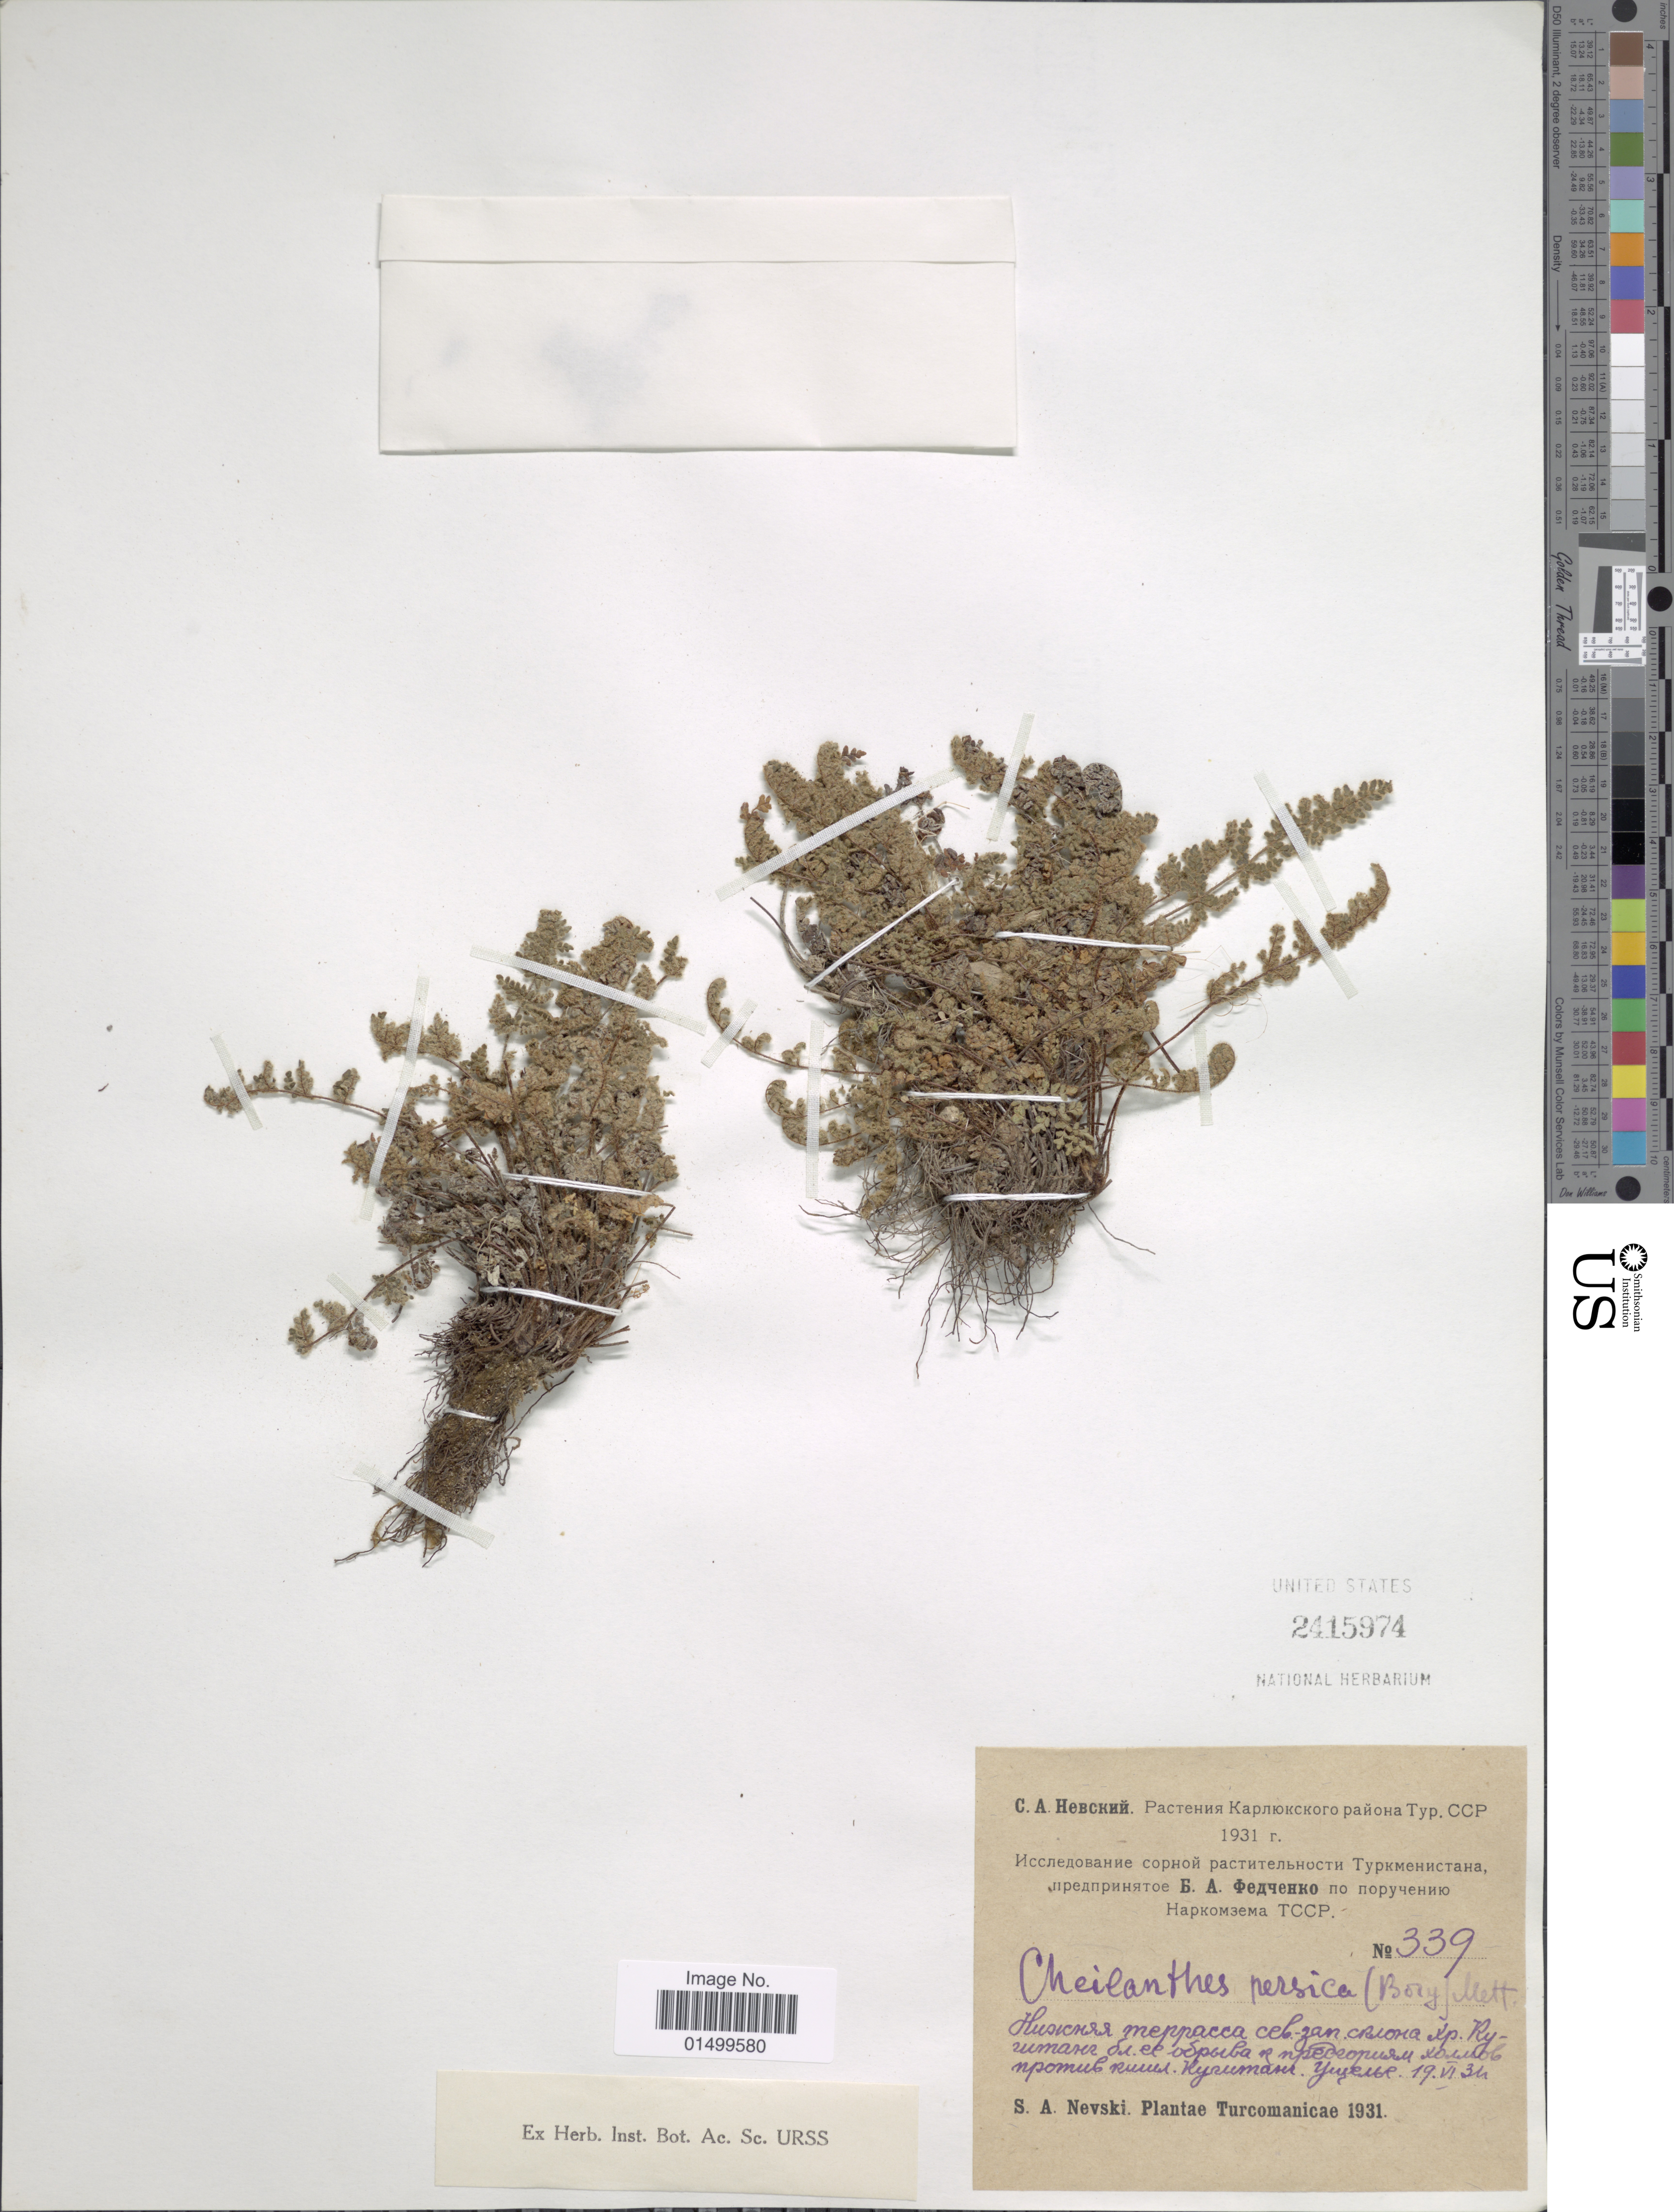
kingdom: Plantae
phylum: Tracheophyta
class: Polypodiopsida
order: Polypodiales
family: Pteridaceae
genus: Cheilanthes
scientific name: Cheilanthes persica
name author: (Bory) Mett. ex Kuhn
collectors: S. A. Nevski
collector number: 339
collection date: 1931-06-19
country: Turkmenistan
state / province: Lebap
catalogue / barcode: US 2415974